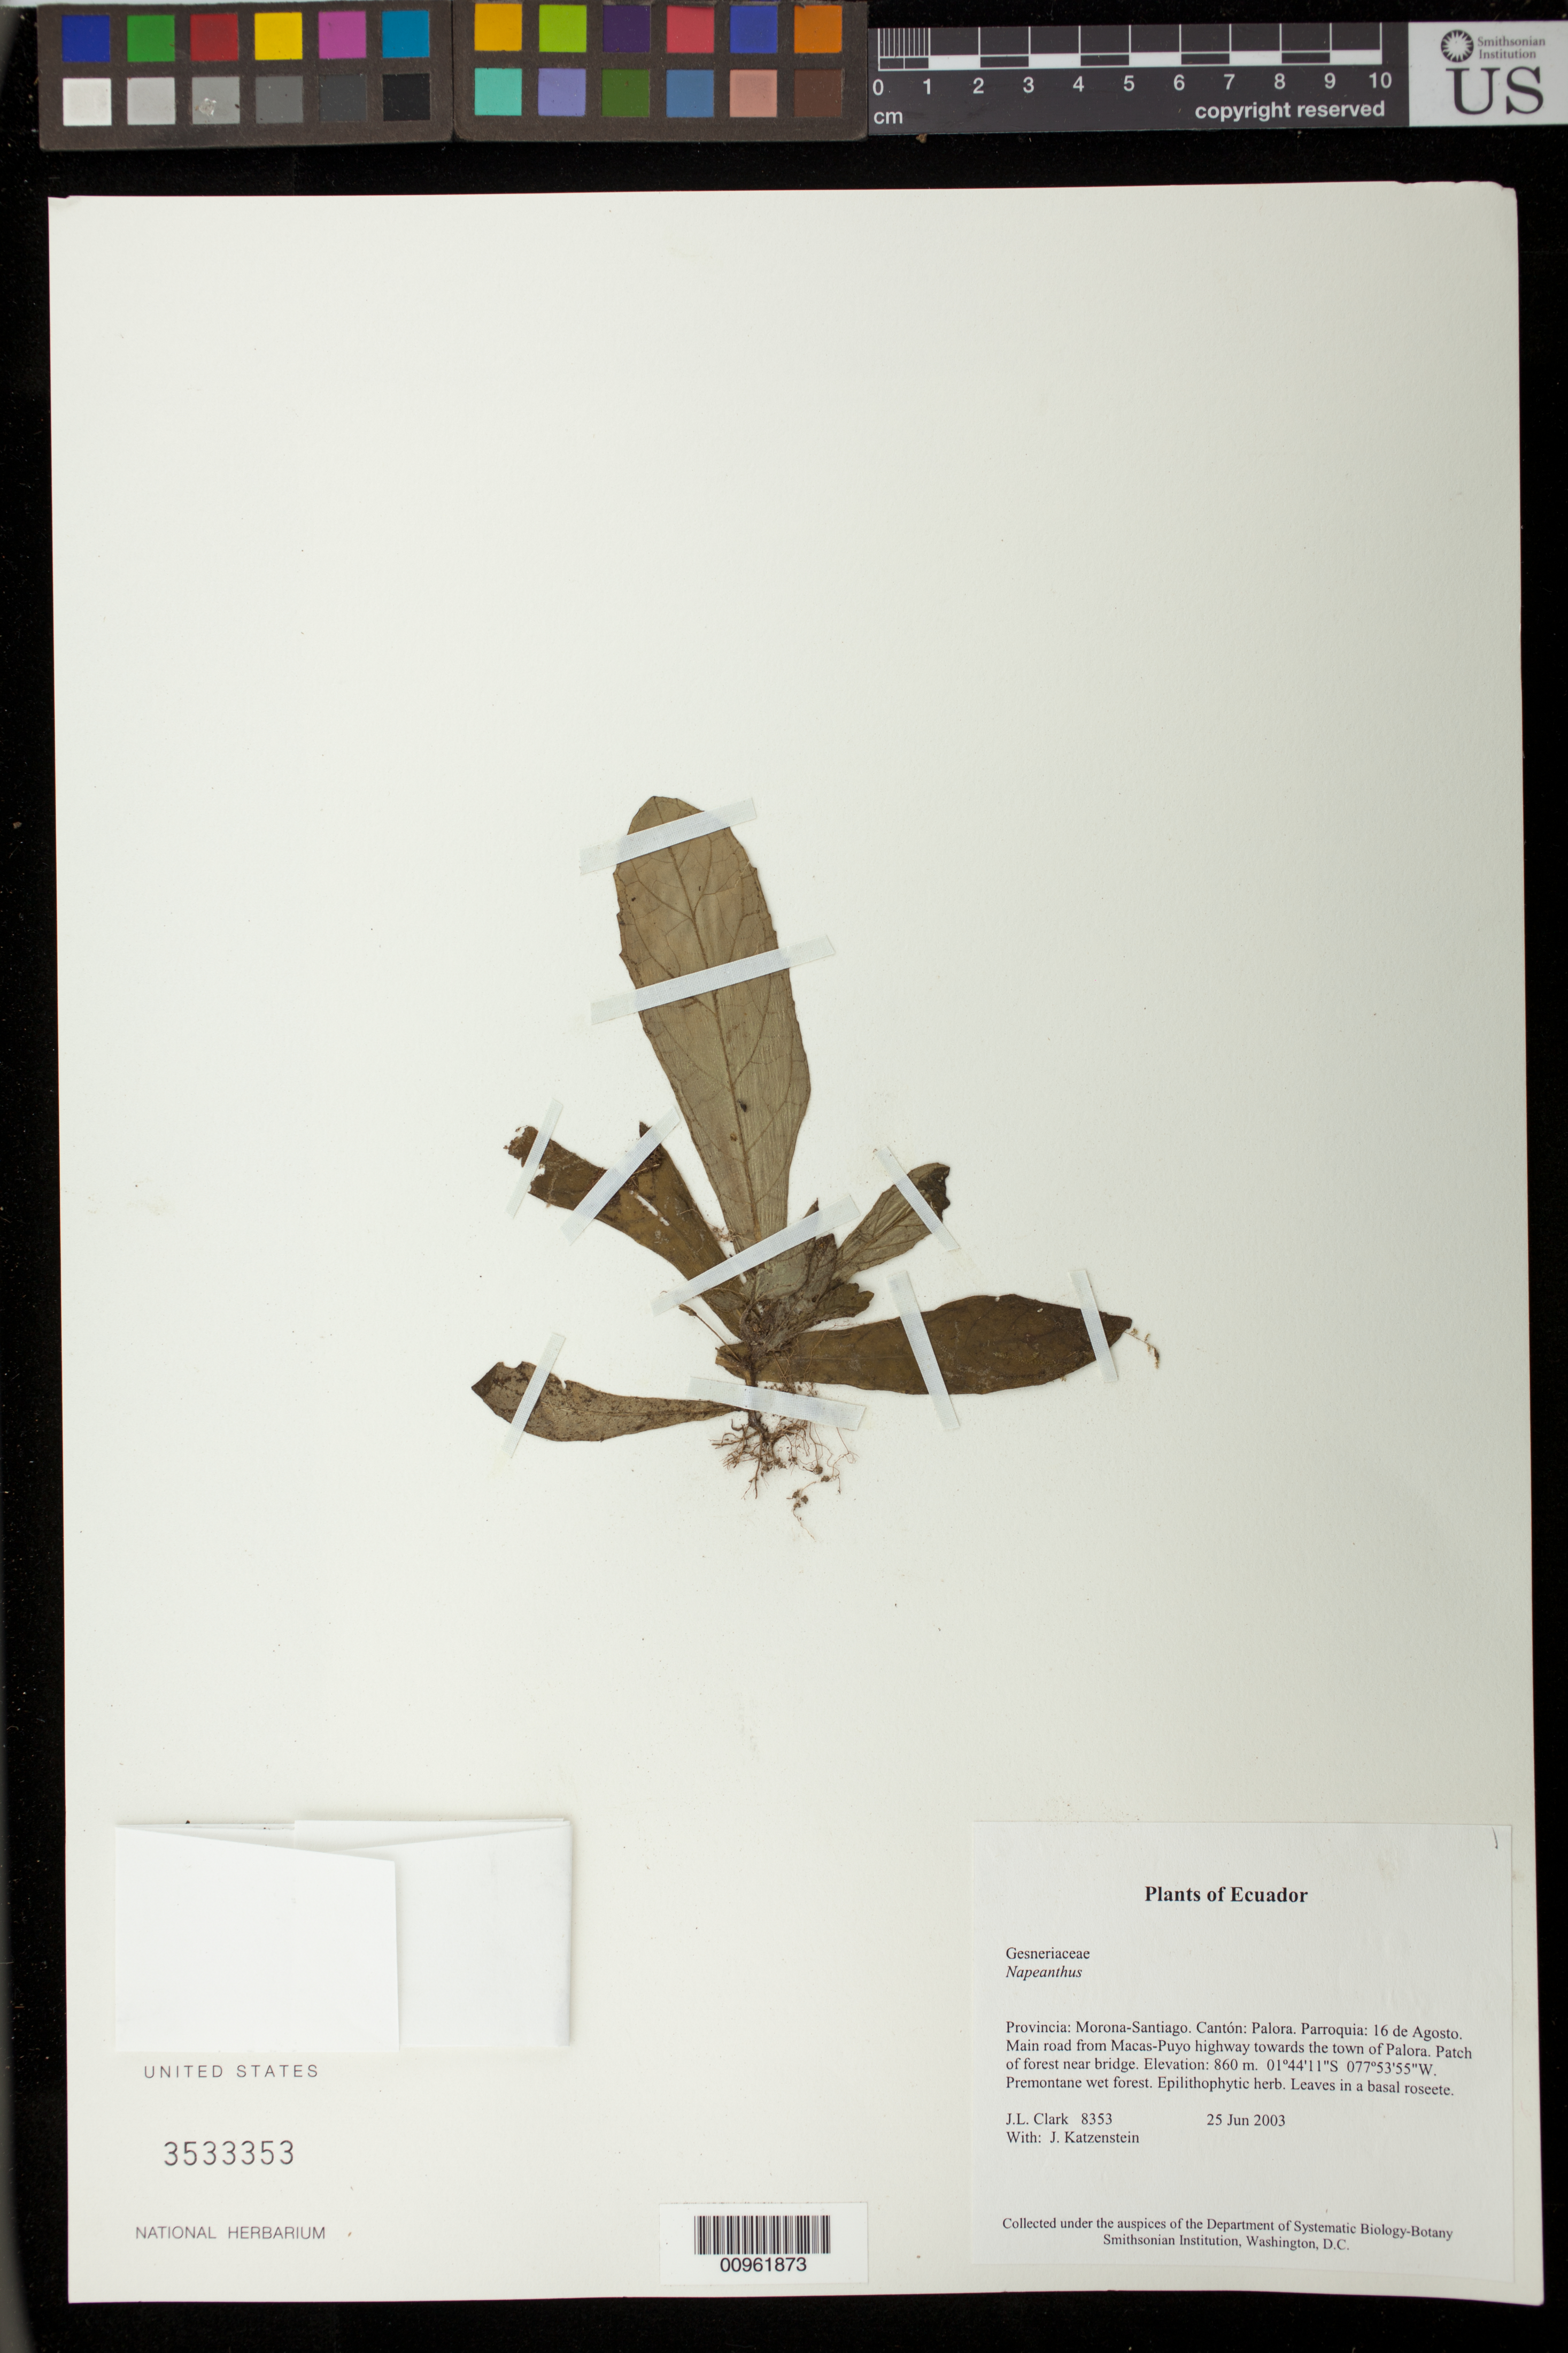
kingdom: Plantae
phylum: Tracheophyta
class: Magnoliopsida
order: Lamiales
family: Gesneriaceae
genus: Napeanthus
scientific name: Napeanthus sp.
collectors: J. L. Clark & J. Katzenstein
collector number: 8353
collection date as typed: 25 Jun 2003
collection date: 2003-06-25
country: Ecuador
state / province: Morona-Santiago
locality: Palora. Parroquia: 16 de Agosto. Main road from Macas-Puyo highway towards the town of Palora. Patch of forest near bridge.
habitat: Premontane wet forest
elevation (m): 860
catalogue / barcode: US 3533353